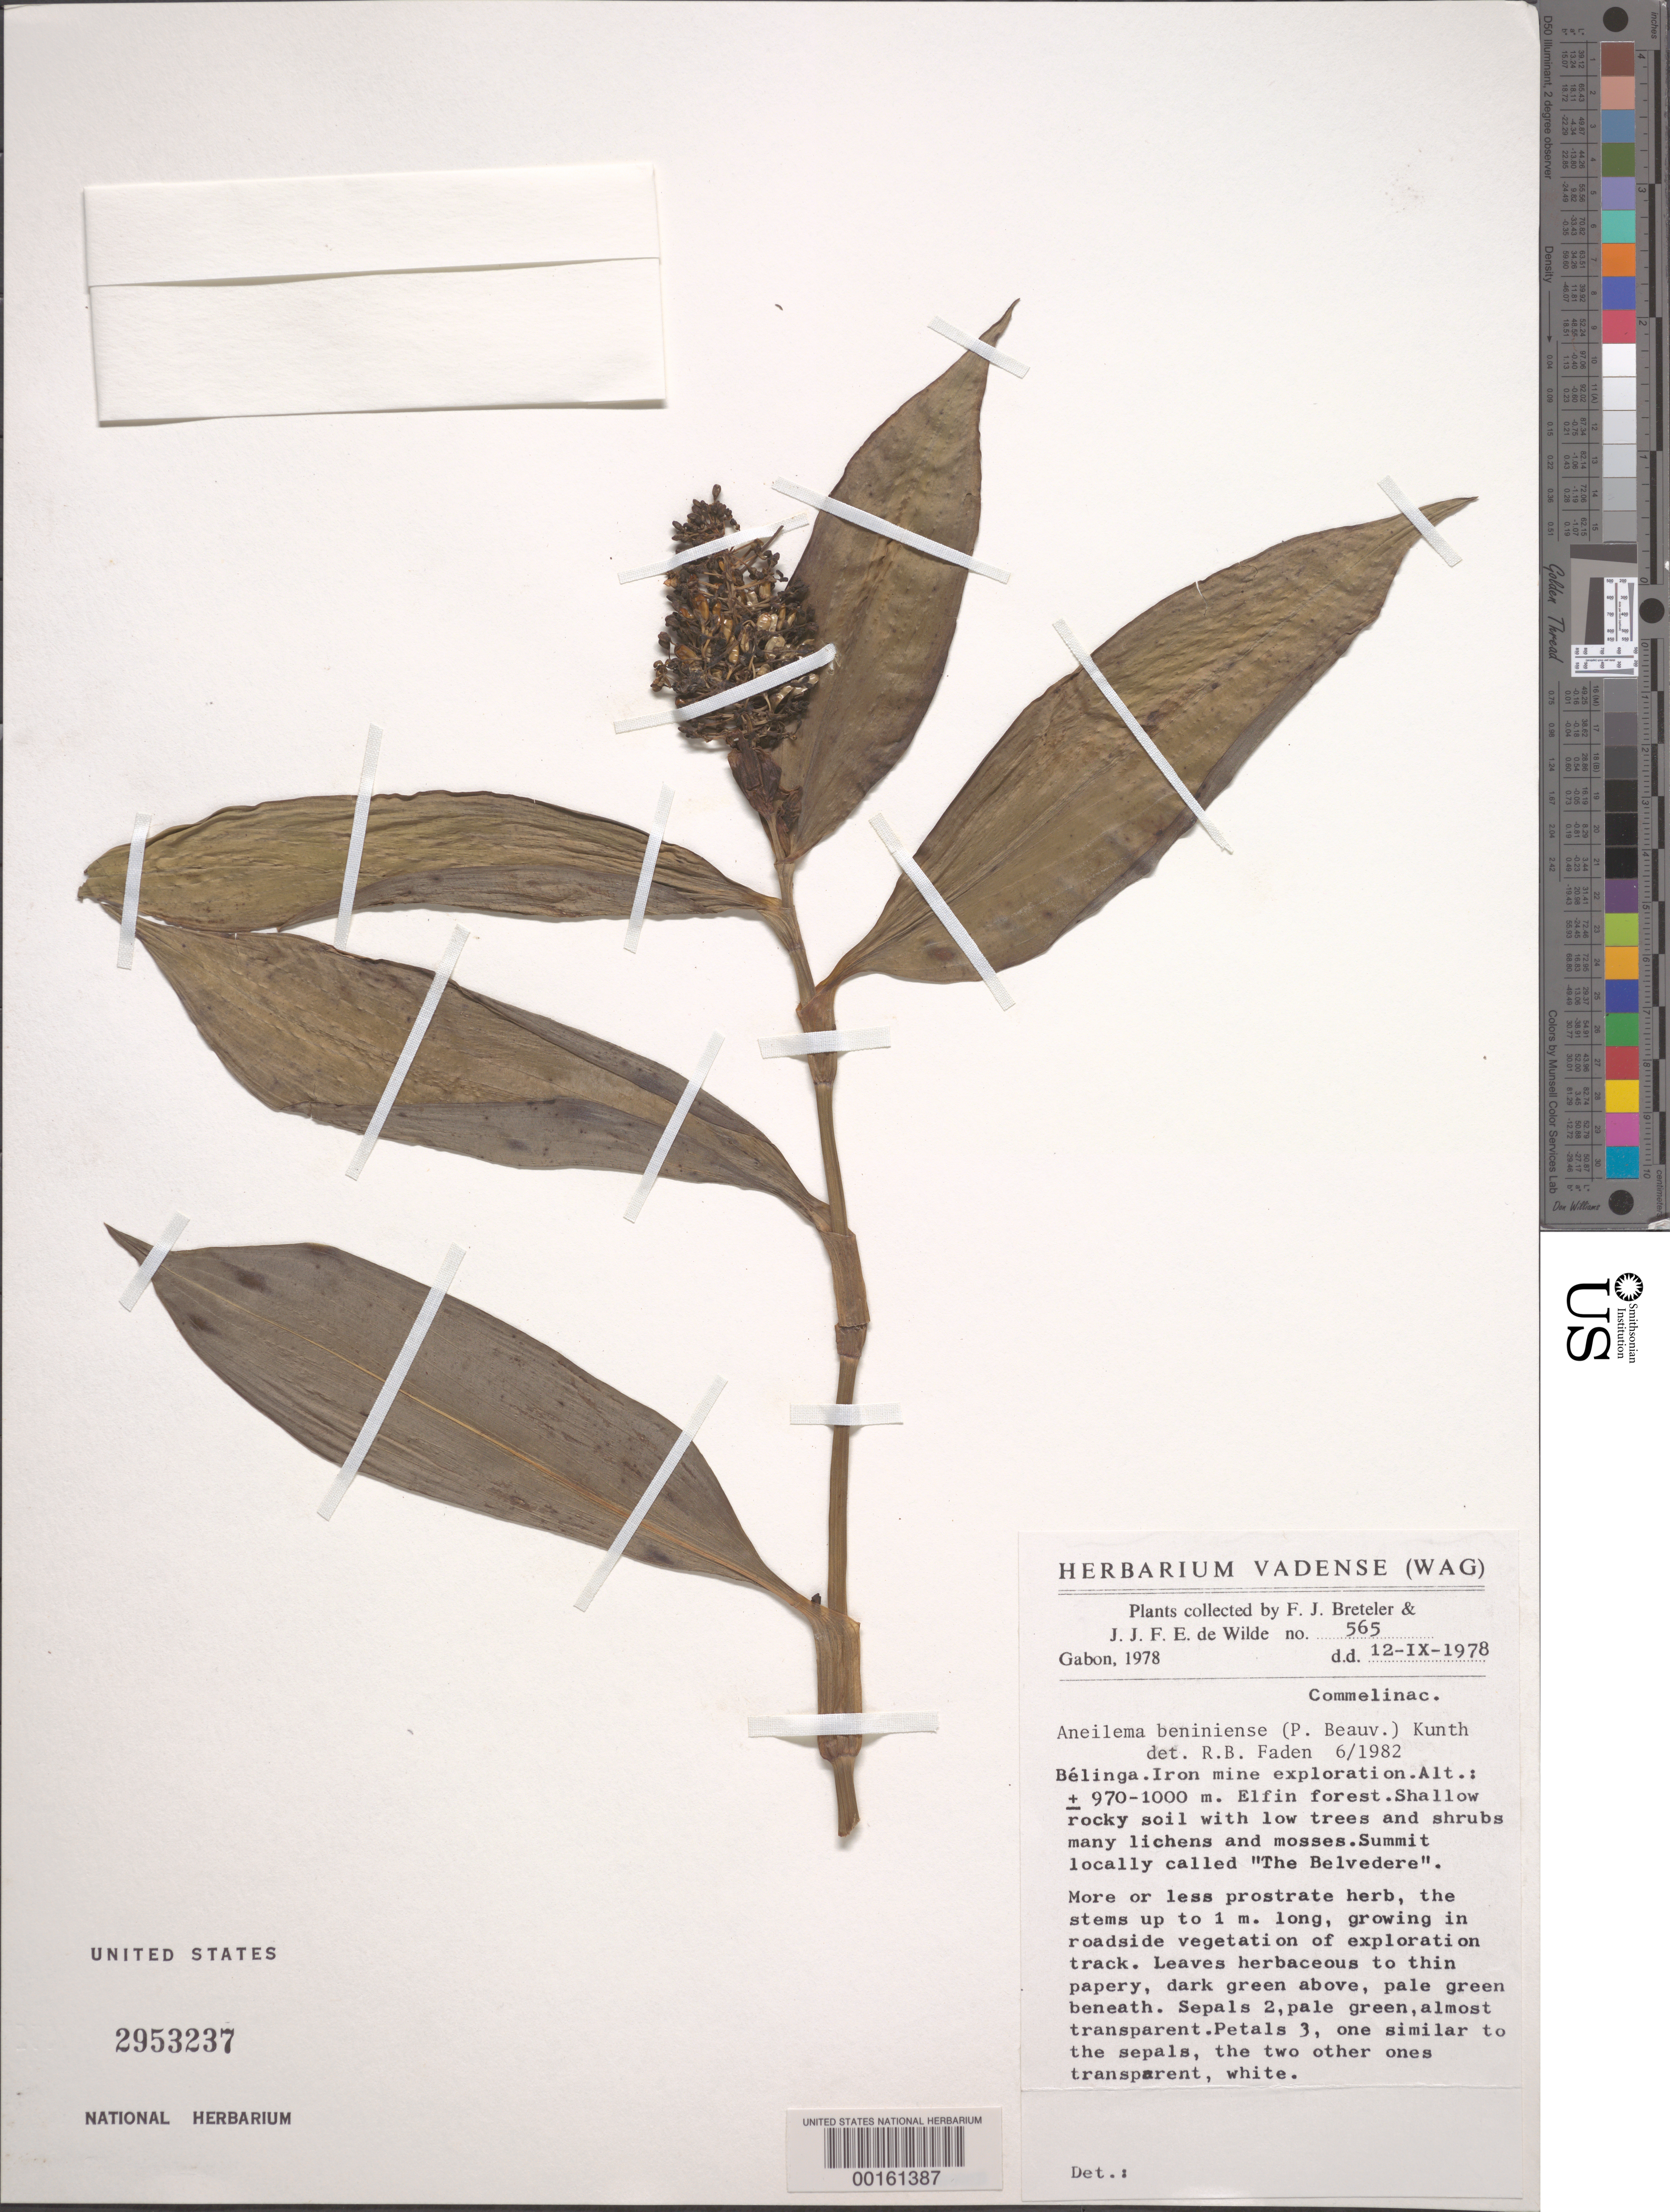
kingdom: Plantae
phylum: Tracheophyta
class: Liliopsida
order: Commelinales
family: Commelinaceae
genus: Aneilema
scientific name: Aneilema beniniense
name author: (P. Beauv.) Kunth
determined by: Faden, Robert B., (US), Smithsonian Institution - National Museum of Natural History (UNITED STATES)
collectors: F. J. Breteler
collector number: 565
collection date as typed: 12 Sep 1978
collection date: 1978-09-12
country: Gabon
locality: Elinga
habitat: Elfin forest; shallow, rocky soil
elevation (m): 970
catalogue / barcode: US 2953237